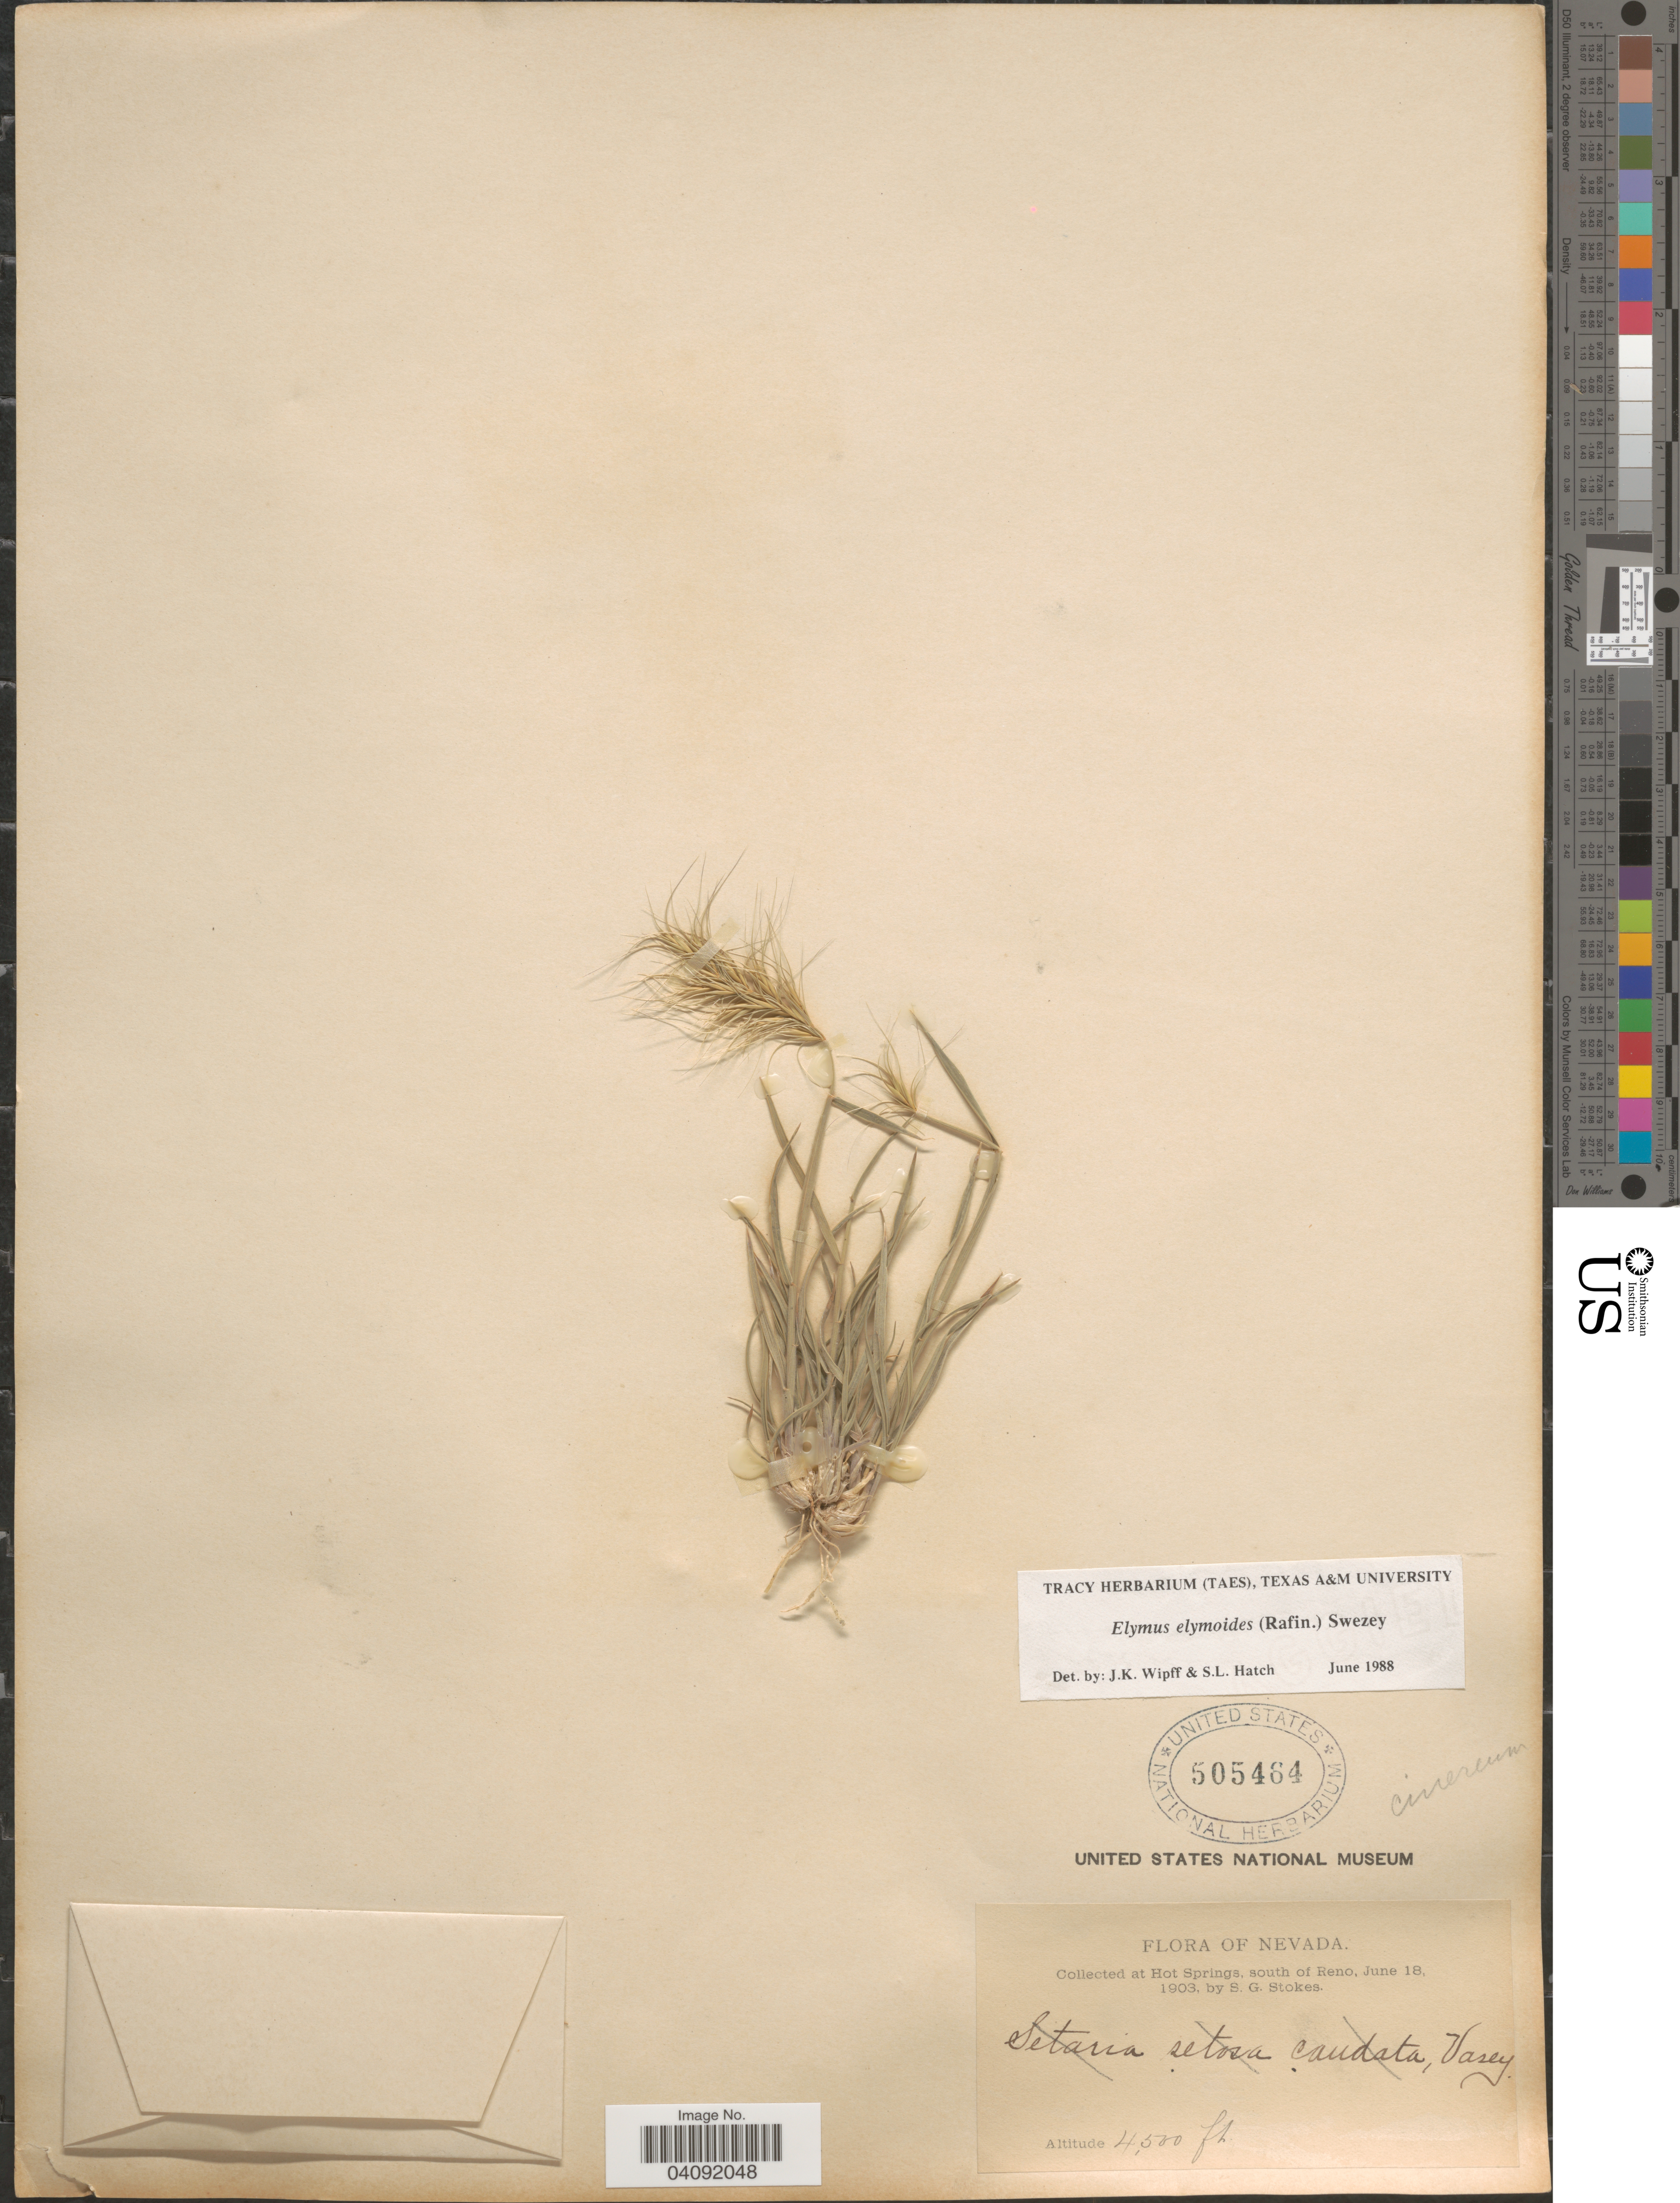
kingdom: Plantae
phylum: Tracheophyta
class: Liliopsida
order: Poales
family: Poaceae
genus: Elymus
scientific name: Elymus elymoides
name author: (Raf.) Swezey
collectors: S. G. Stokes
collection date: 1903-06-18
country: United States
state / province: Nevada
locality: At Hot Springs, south of Reno.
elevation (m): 1372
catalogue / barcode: US 505464